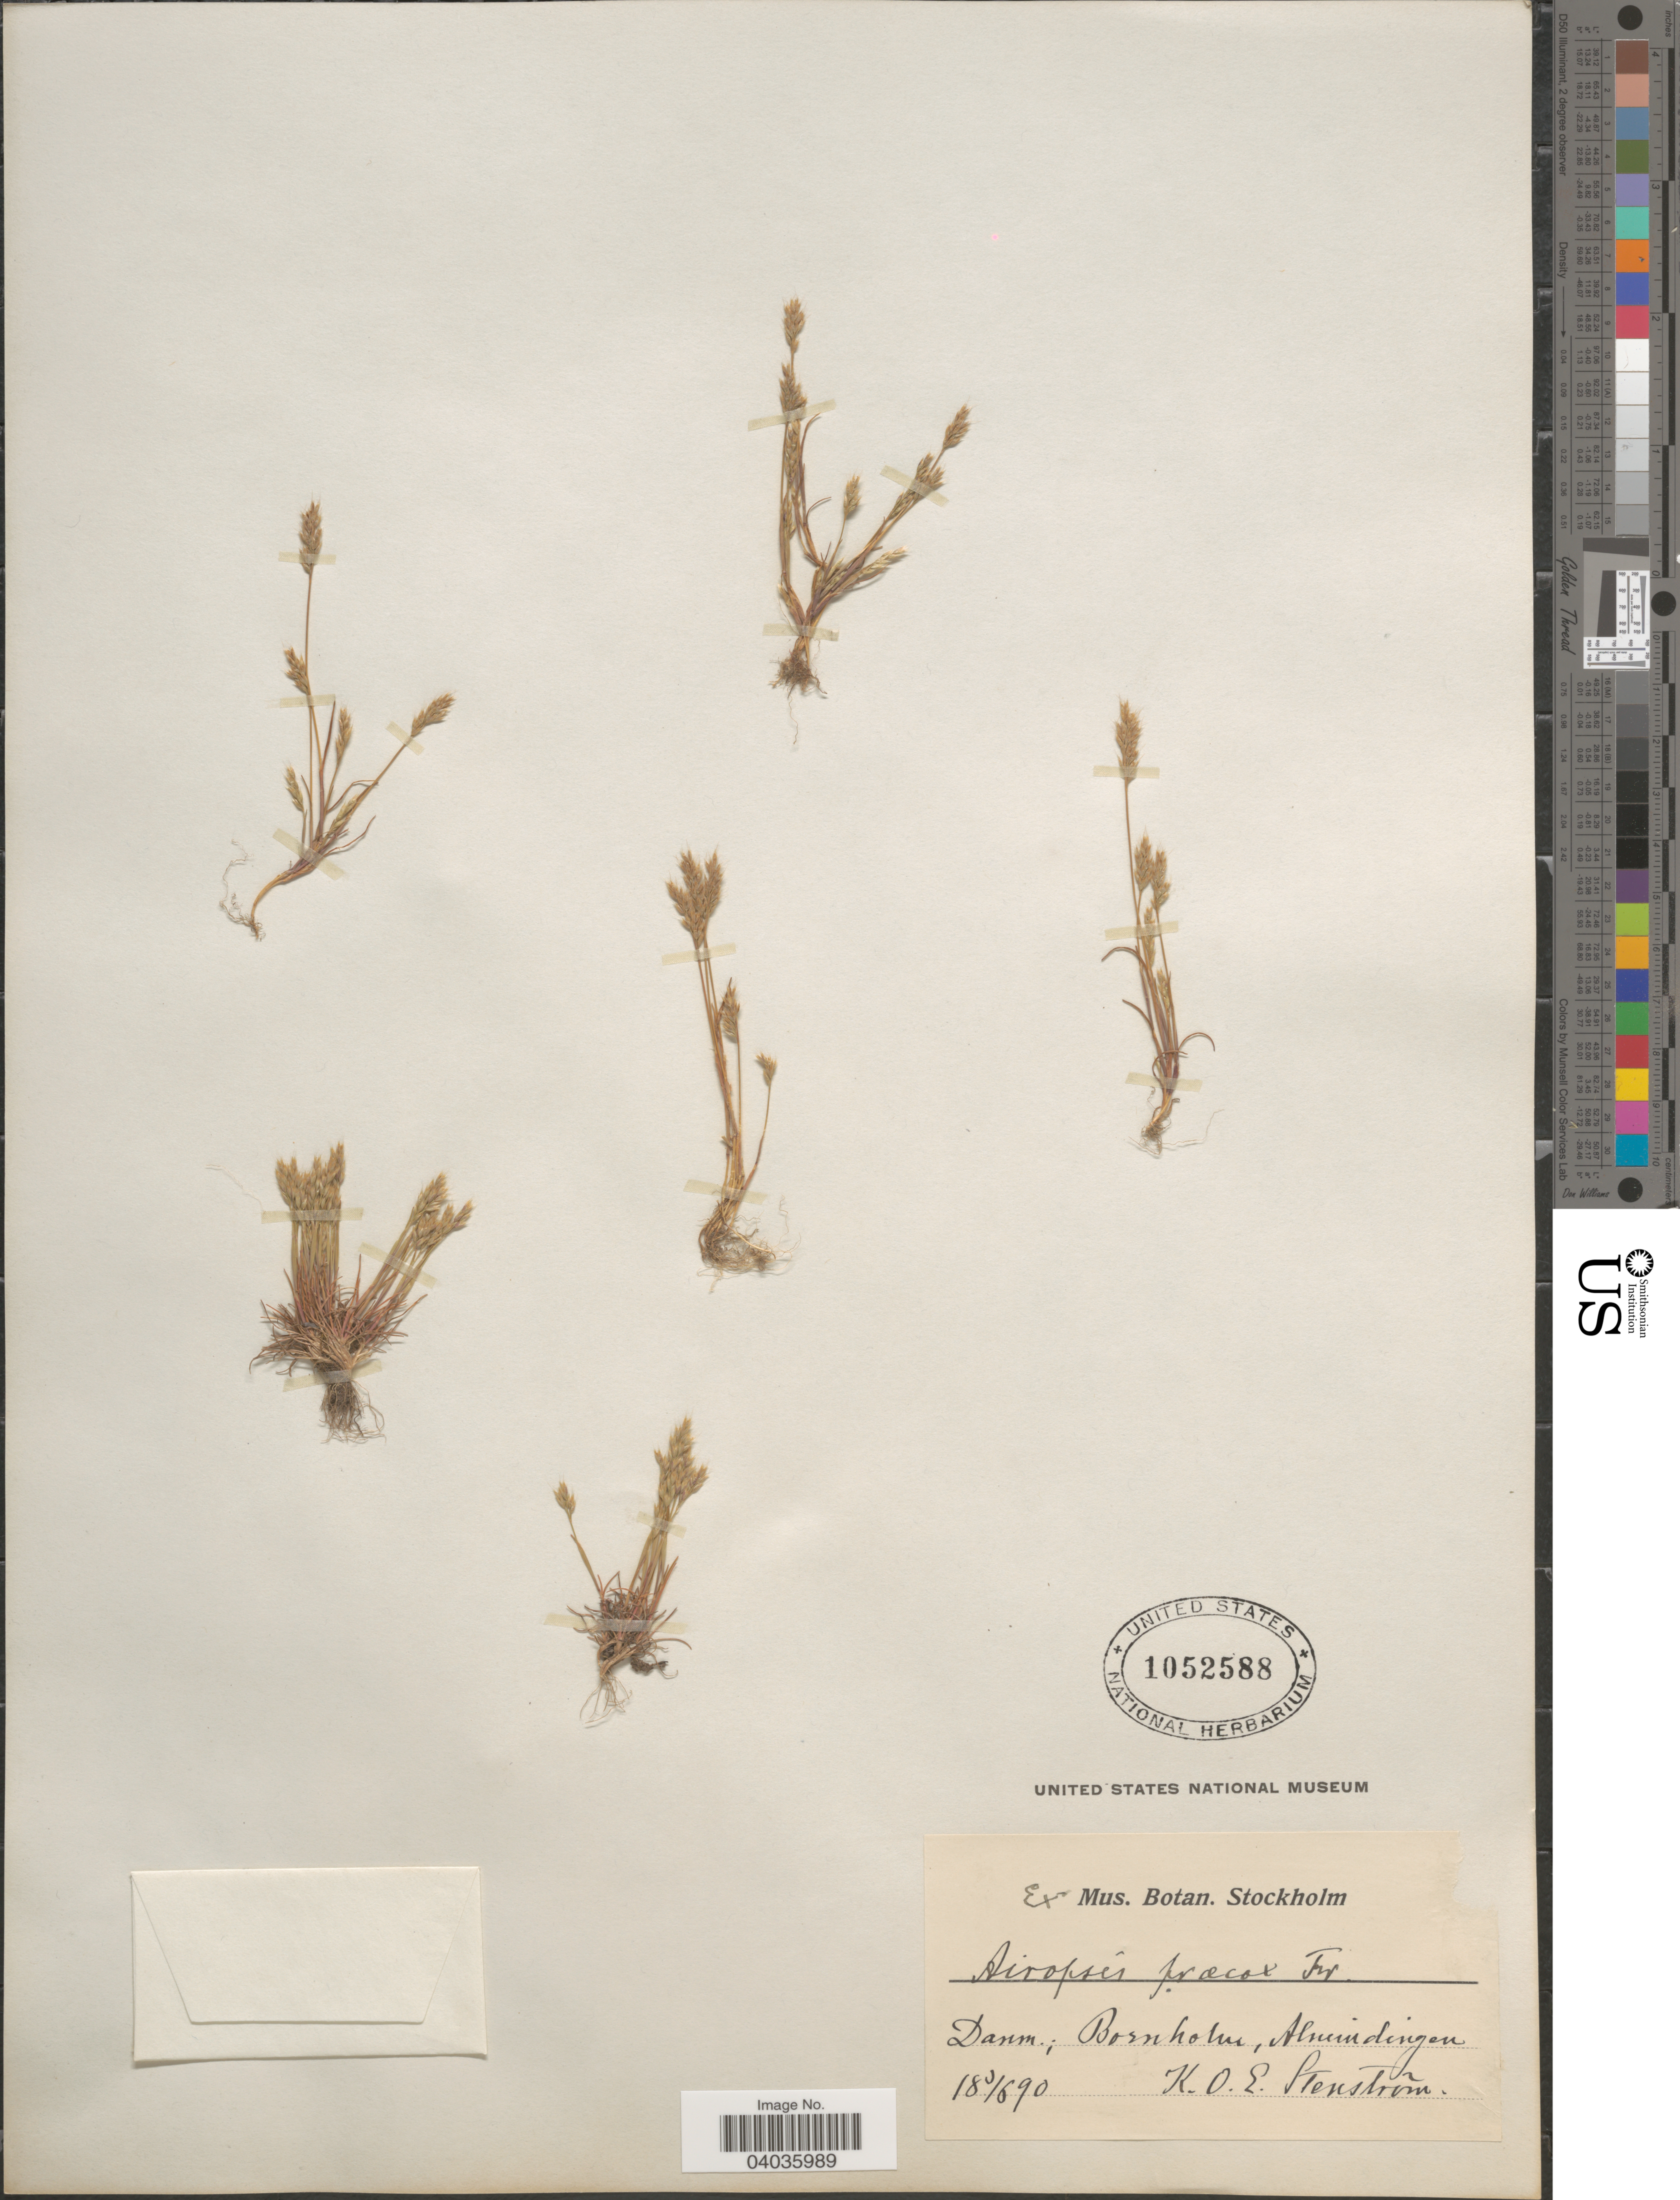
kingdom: Plantae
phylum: Tracheophyta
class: Liliopsida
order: Poales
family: Poaceae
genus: Aira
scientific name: Aira praecox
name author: L.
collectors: K. O. E. Stenström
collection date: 1890-06-03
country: Sweden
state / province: Stockholm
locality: Danm; Bornholm, Almindingen.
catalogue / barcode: US 1052588